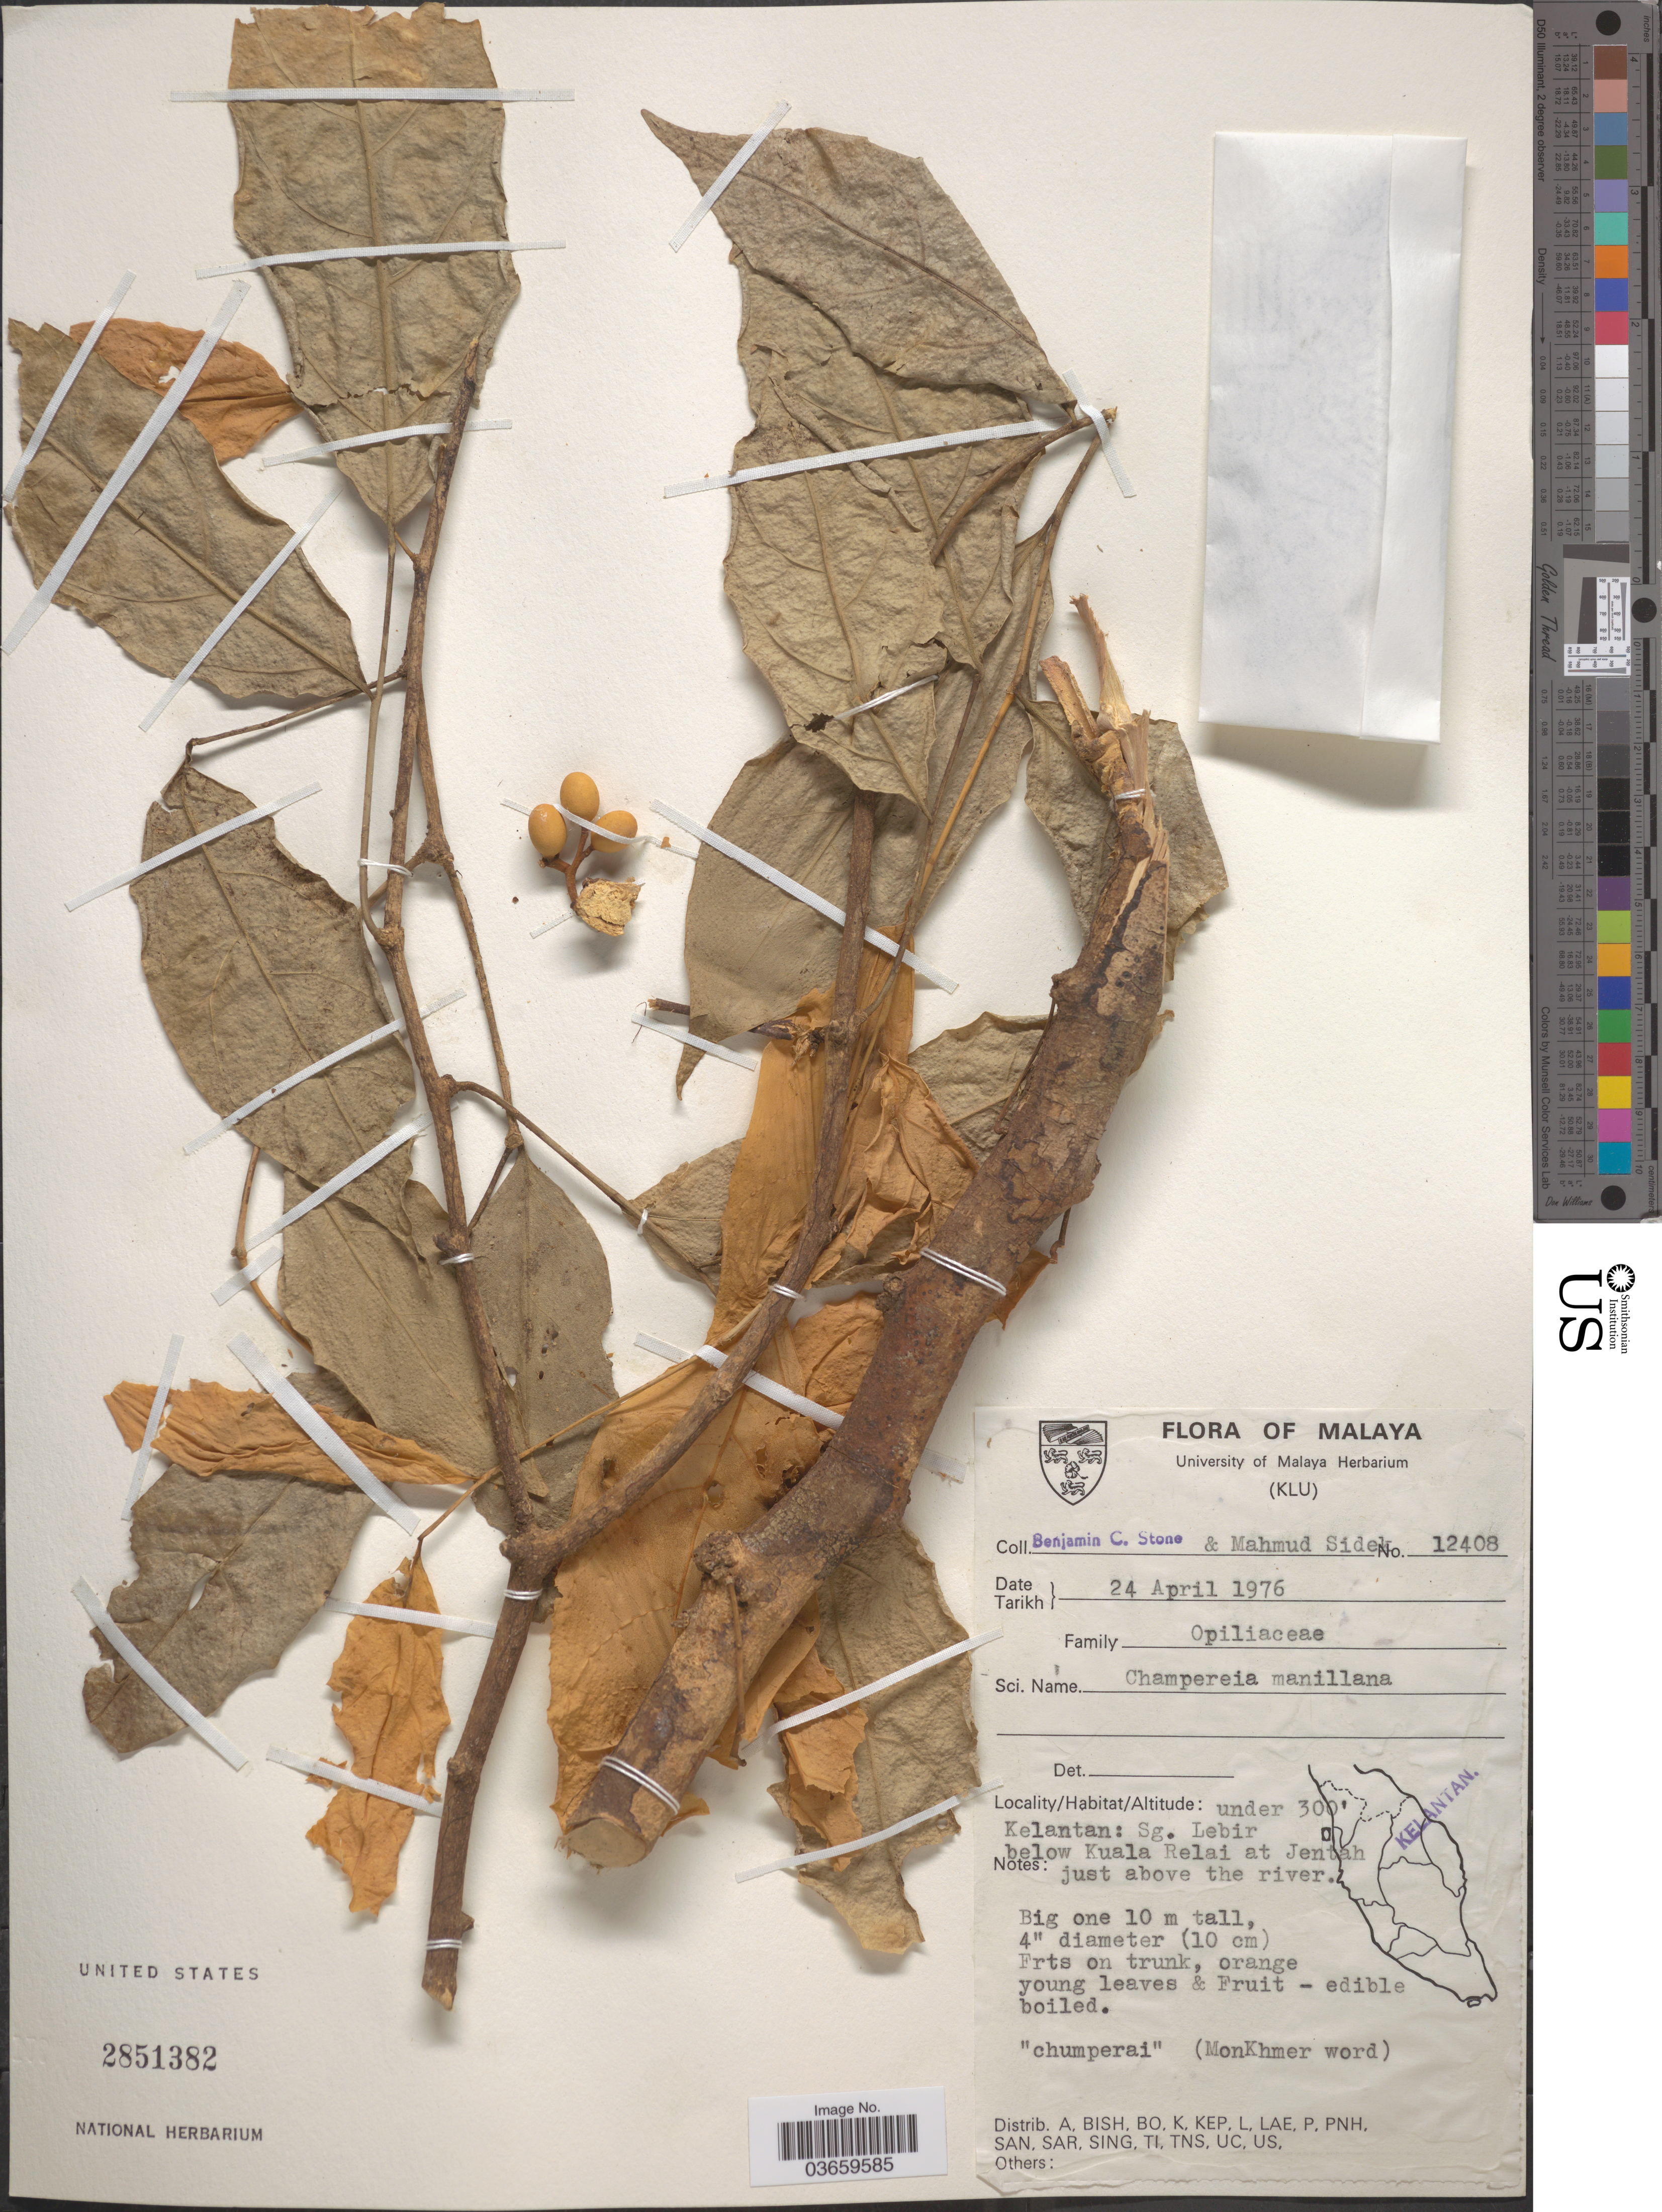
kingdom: Plantae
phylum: Tracheophyta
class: Magnoliopsida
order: Santalales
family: Opiliaceae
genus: Champereia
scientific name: Champereia manillana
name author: (Blume) Merr.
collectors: B. C. Stone & M. Sidek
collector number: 12408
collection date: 1976-04-24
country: Malaysia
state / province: Kelantan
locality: Malaya. Sg. Lebir below Kuala Relai at Jentah just above the river.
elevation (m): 91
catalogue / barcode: US 2851382